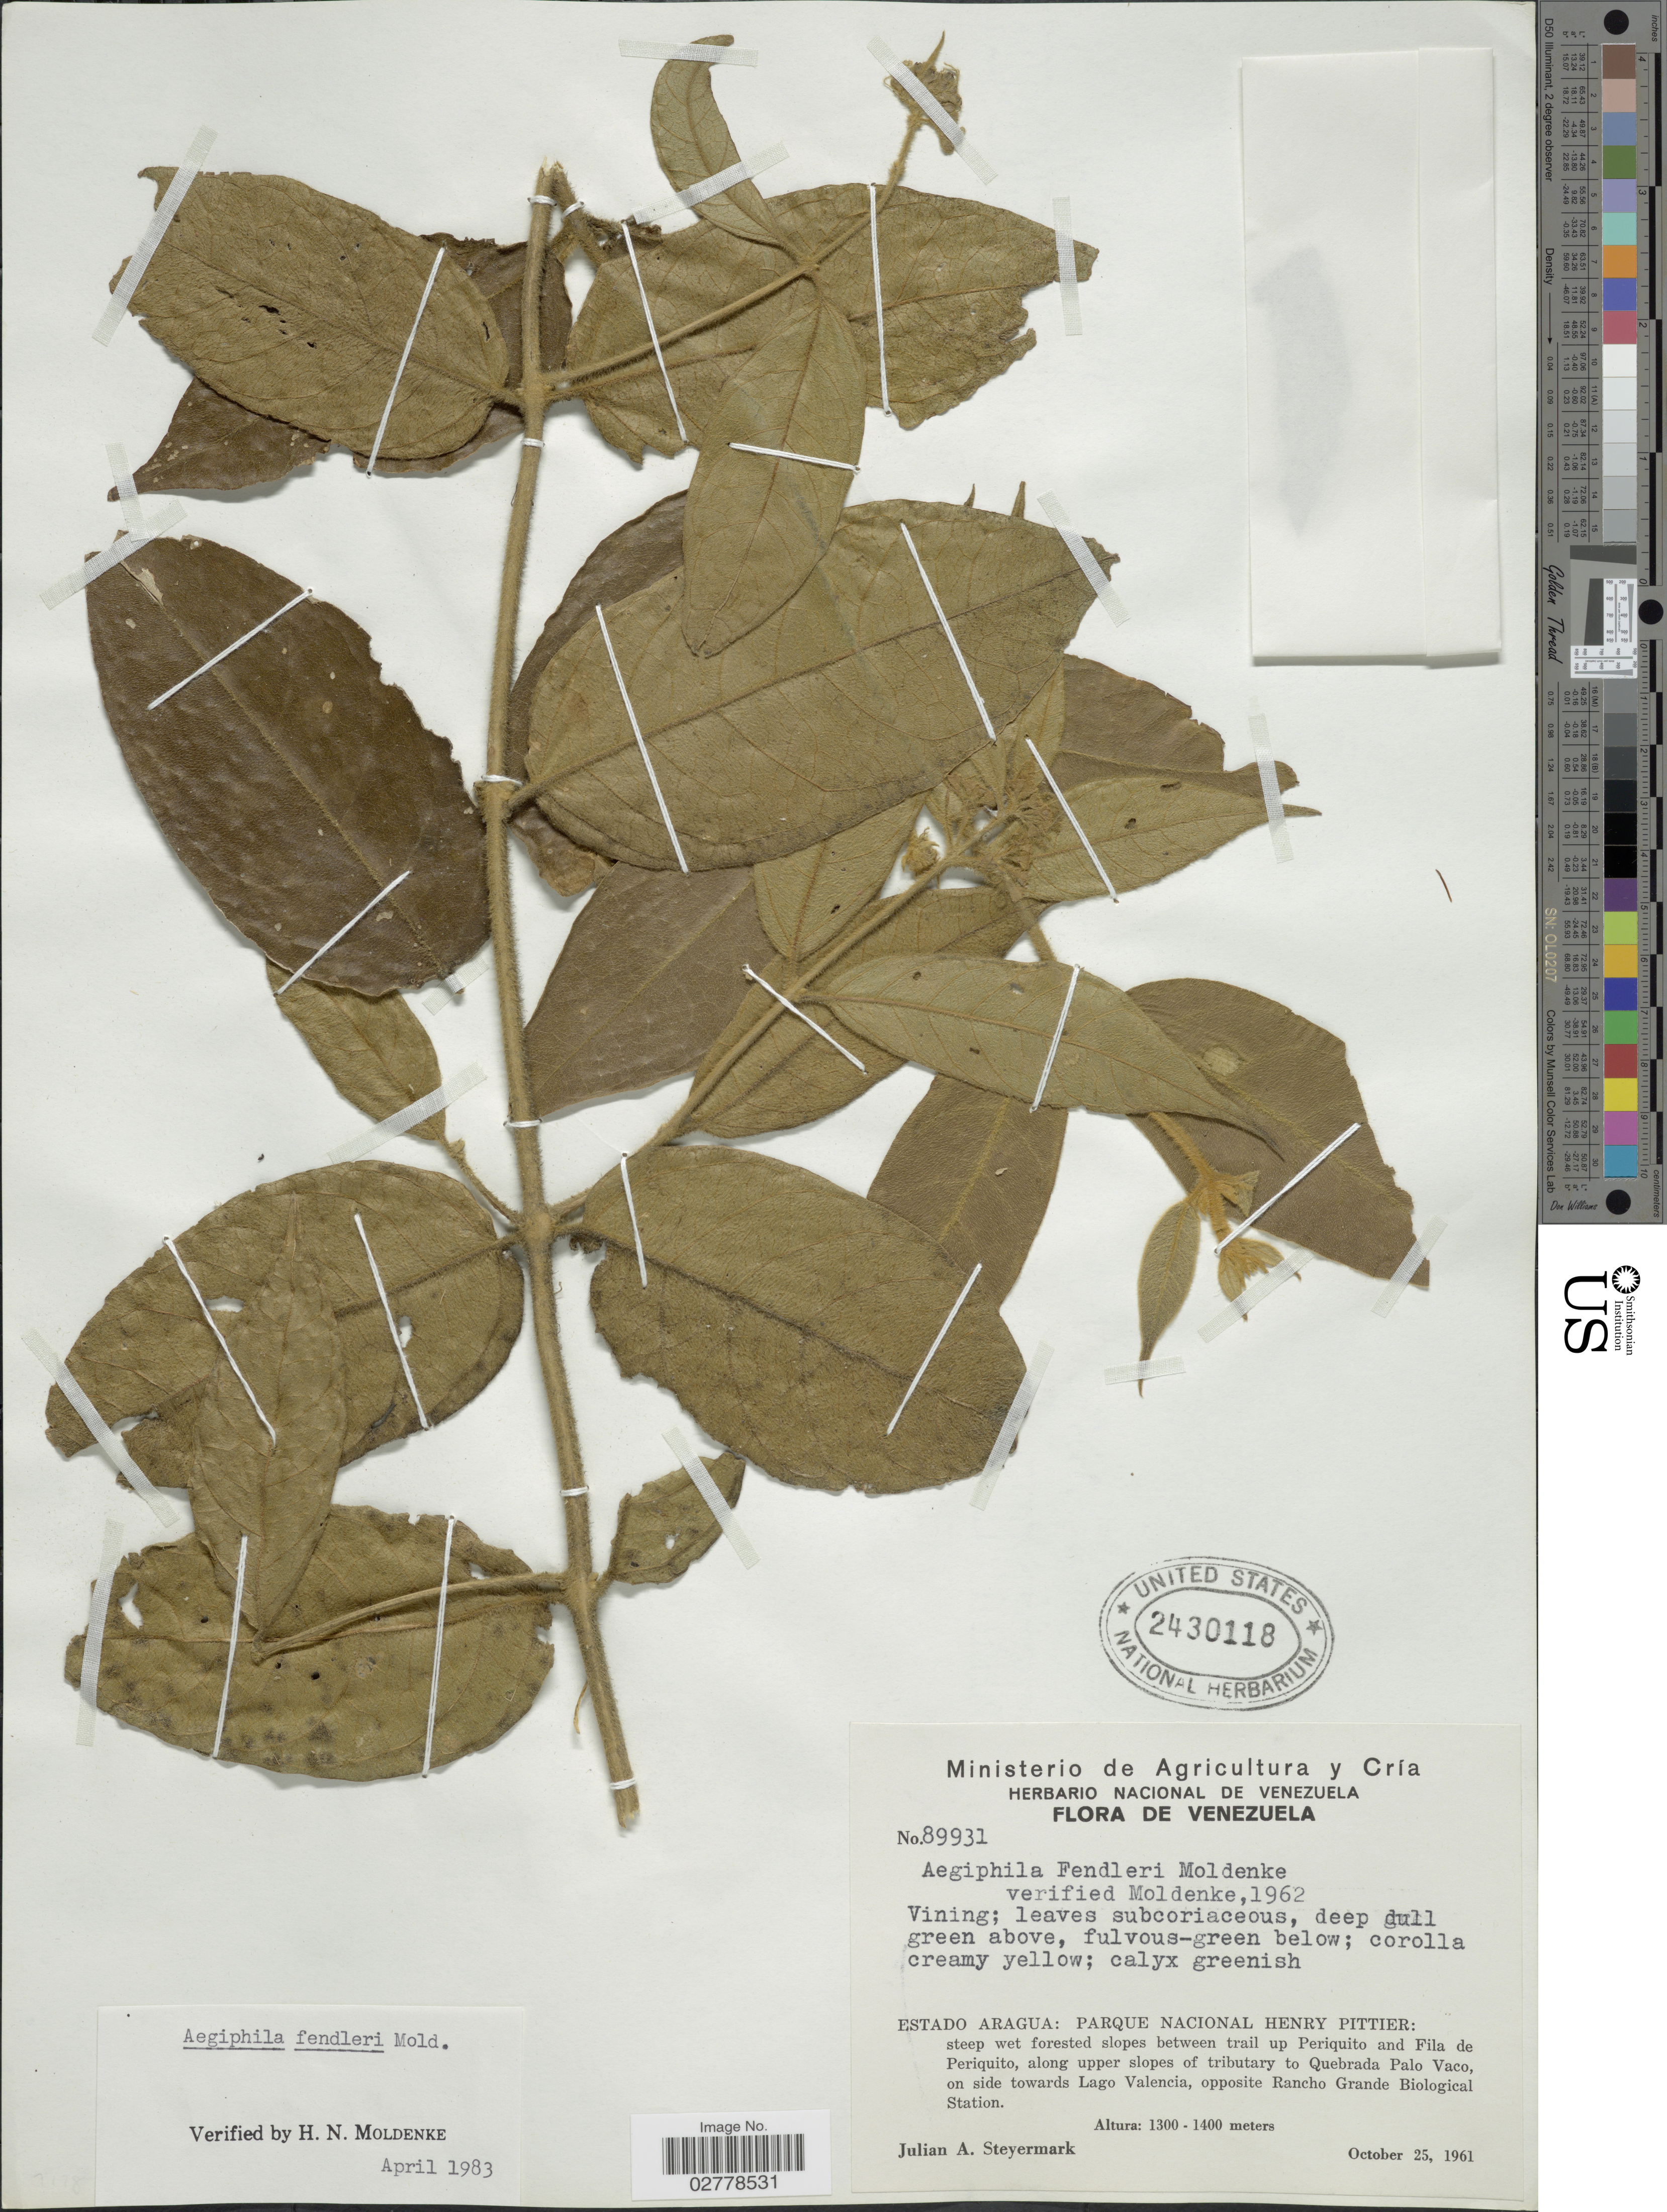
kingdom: Plantae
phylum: Tracheophyta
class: Magnoliopsida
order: Lamiales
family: Lamiaceae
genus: Aegiphila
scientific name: Aegiphila fendleri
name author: Moldenke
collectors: J. Steyermark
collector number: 89931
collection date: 1961-10-25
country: Venezuela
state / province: Aragua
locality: Estado Aragua: Parque Nacional Henry Pittier: steep wet forested slopes between trail up Periquito and Fila de Periquito, along upper slopes of tributary to Quebrada Palo Vaco, on side towards Lago Valencia, opposite Rancho Grande Biological Station.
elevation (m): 1300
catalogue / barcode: US 2430118